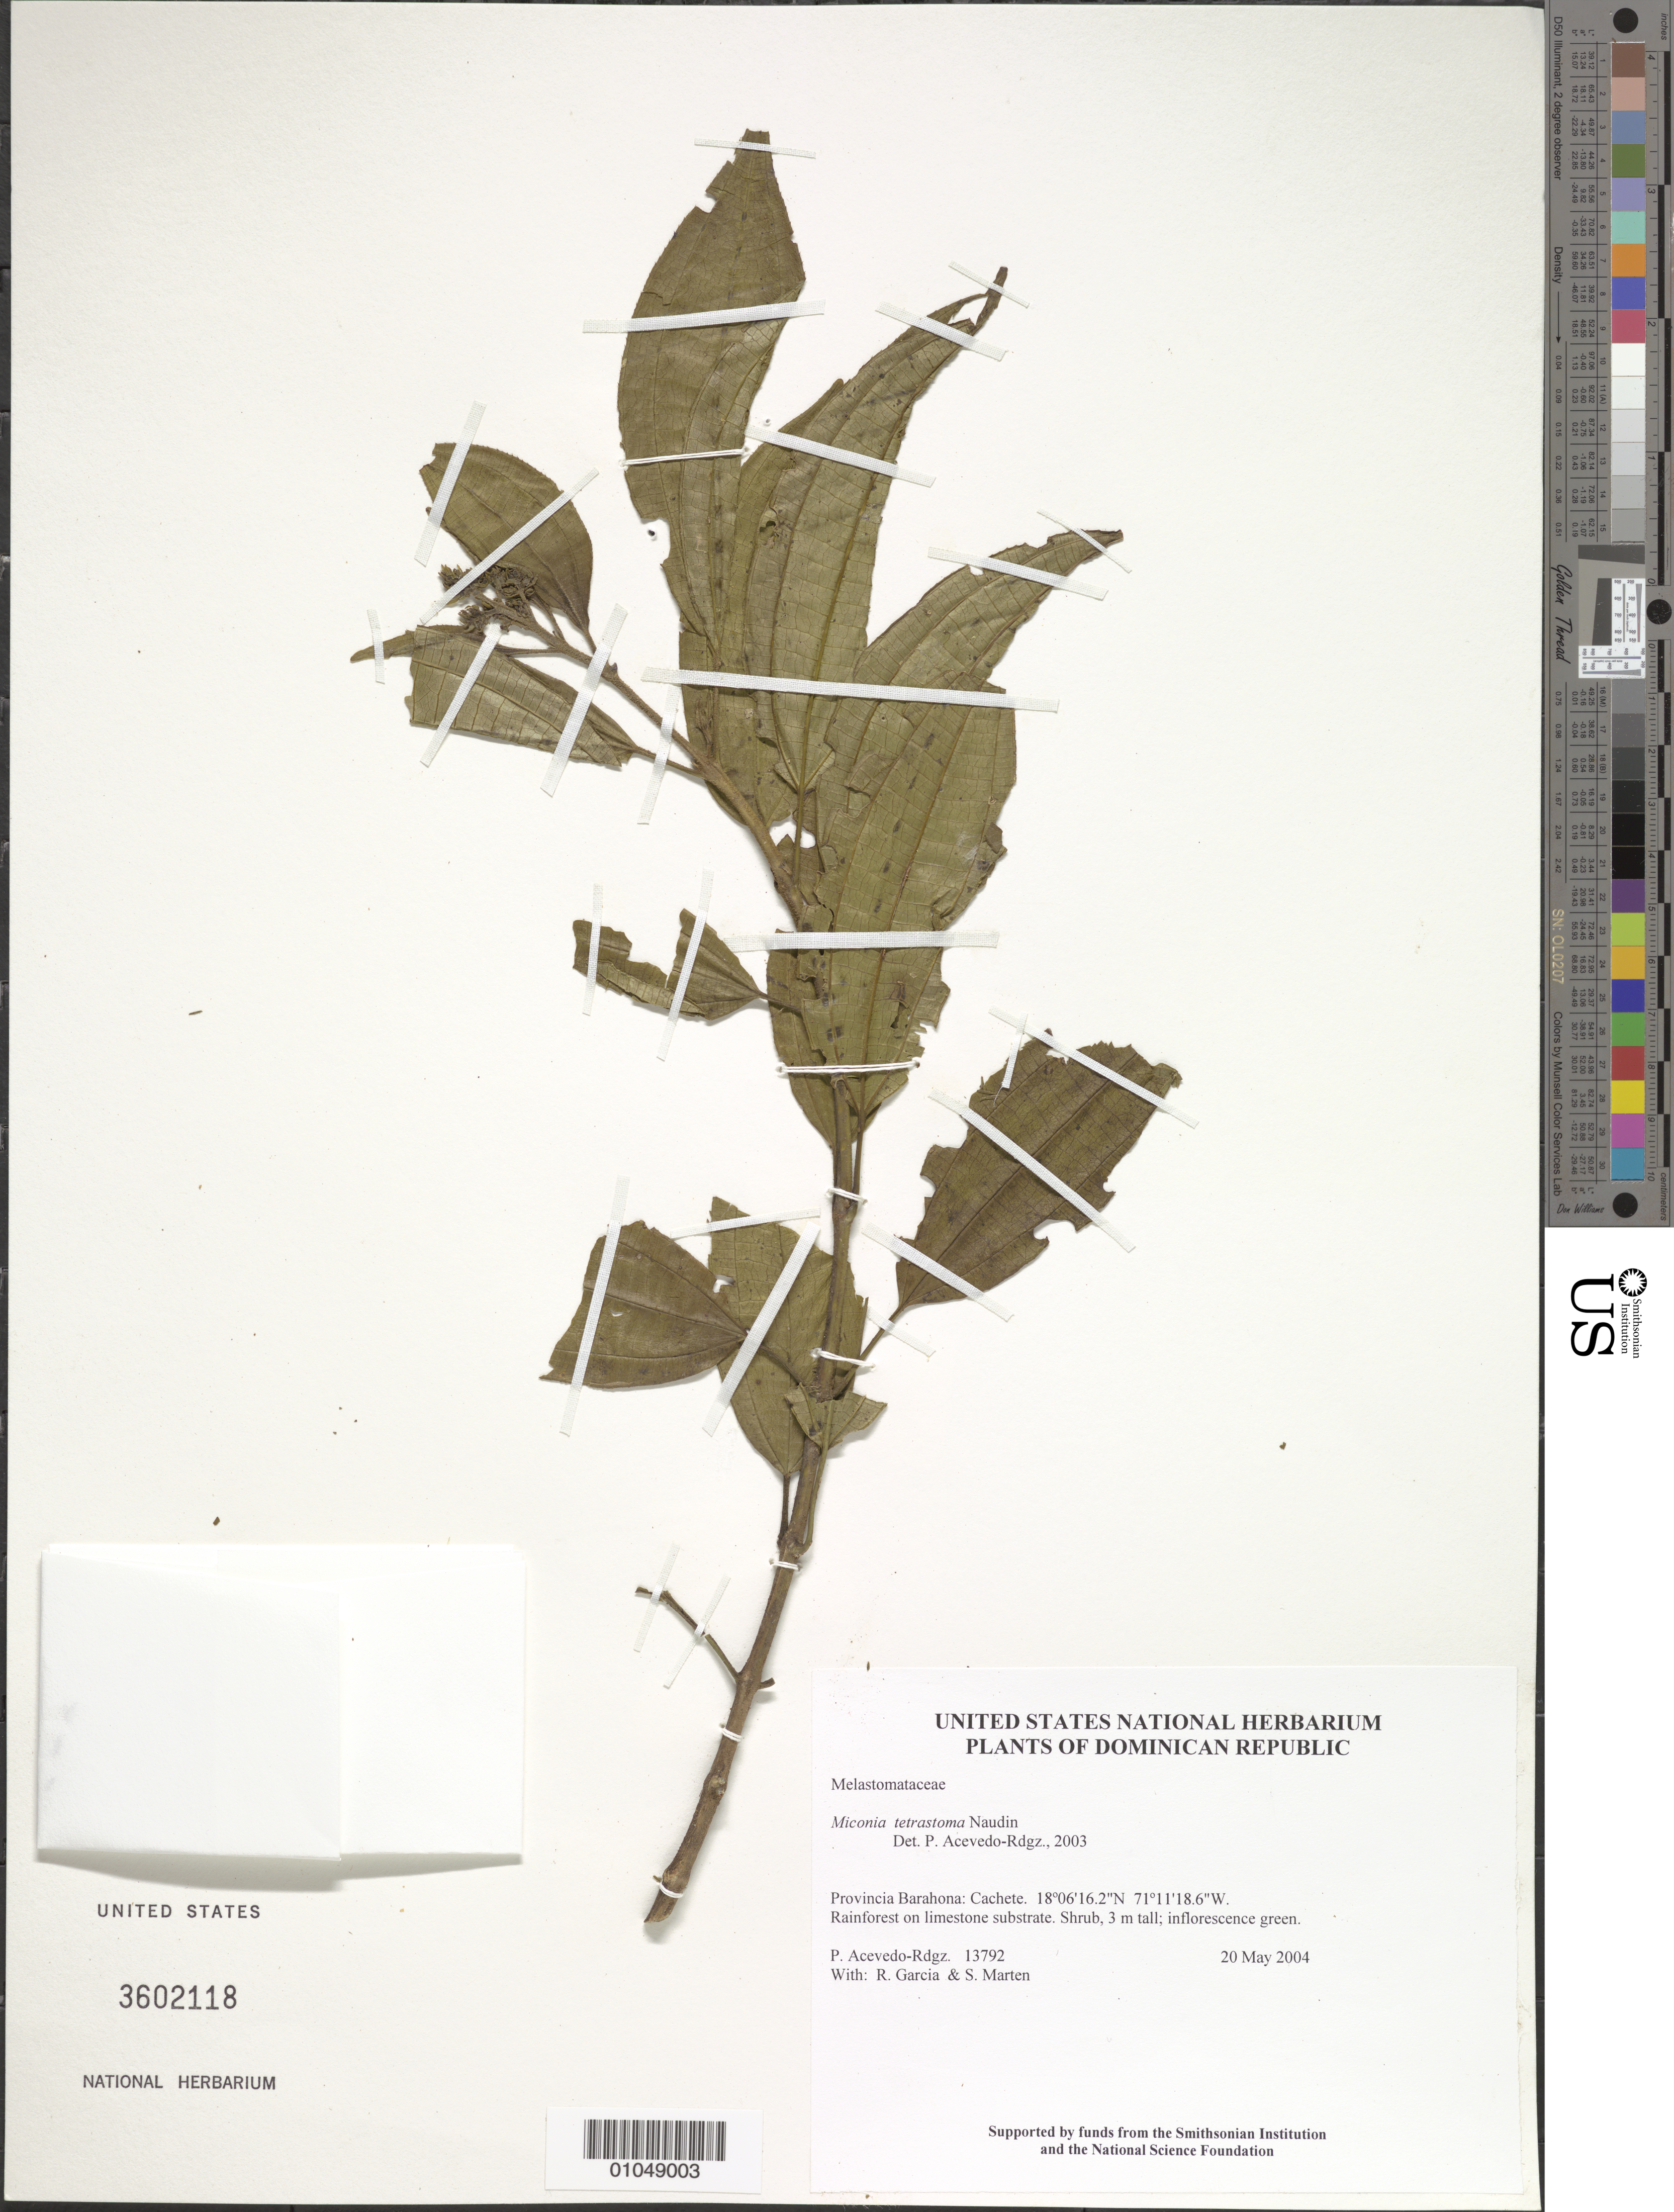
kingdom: Plantae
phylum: Tracheophyta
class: Magnoliopsida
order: Myrtales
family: Melastomataceae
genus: Miconia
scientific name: Miconia tetrastoma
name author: Naudin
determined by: Acevedo-Rodríguez, P., (BOT), Smithsonian Institution - National Museum of Natural History (UNITED STATES)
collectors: P. Acevedo-Rodr., R. G. García & S. Marten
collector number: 13792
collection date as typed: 20 May 2004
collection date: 2004-05-20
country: Dominican Republic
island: Hispaniola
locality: Provincia Barahona: Cachete.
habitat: Rainforest on limestone substrate.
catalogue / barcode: US 3602118